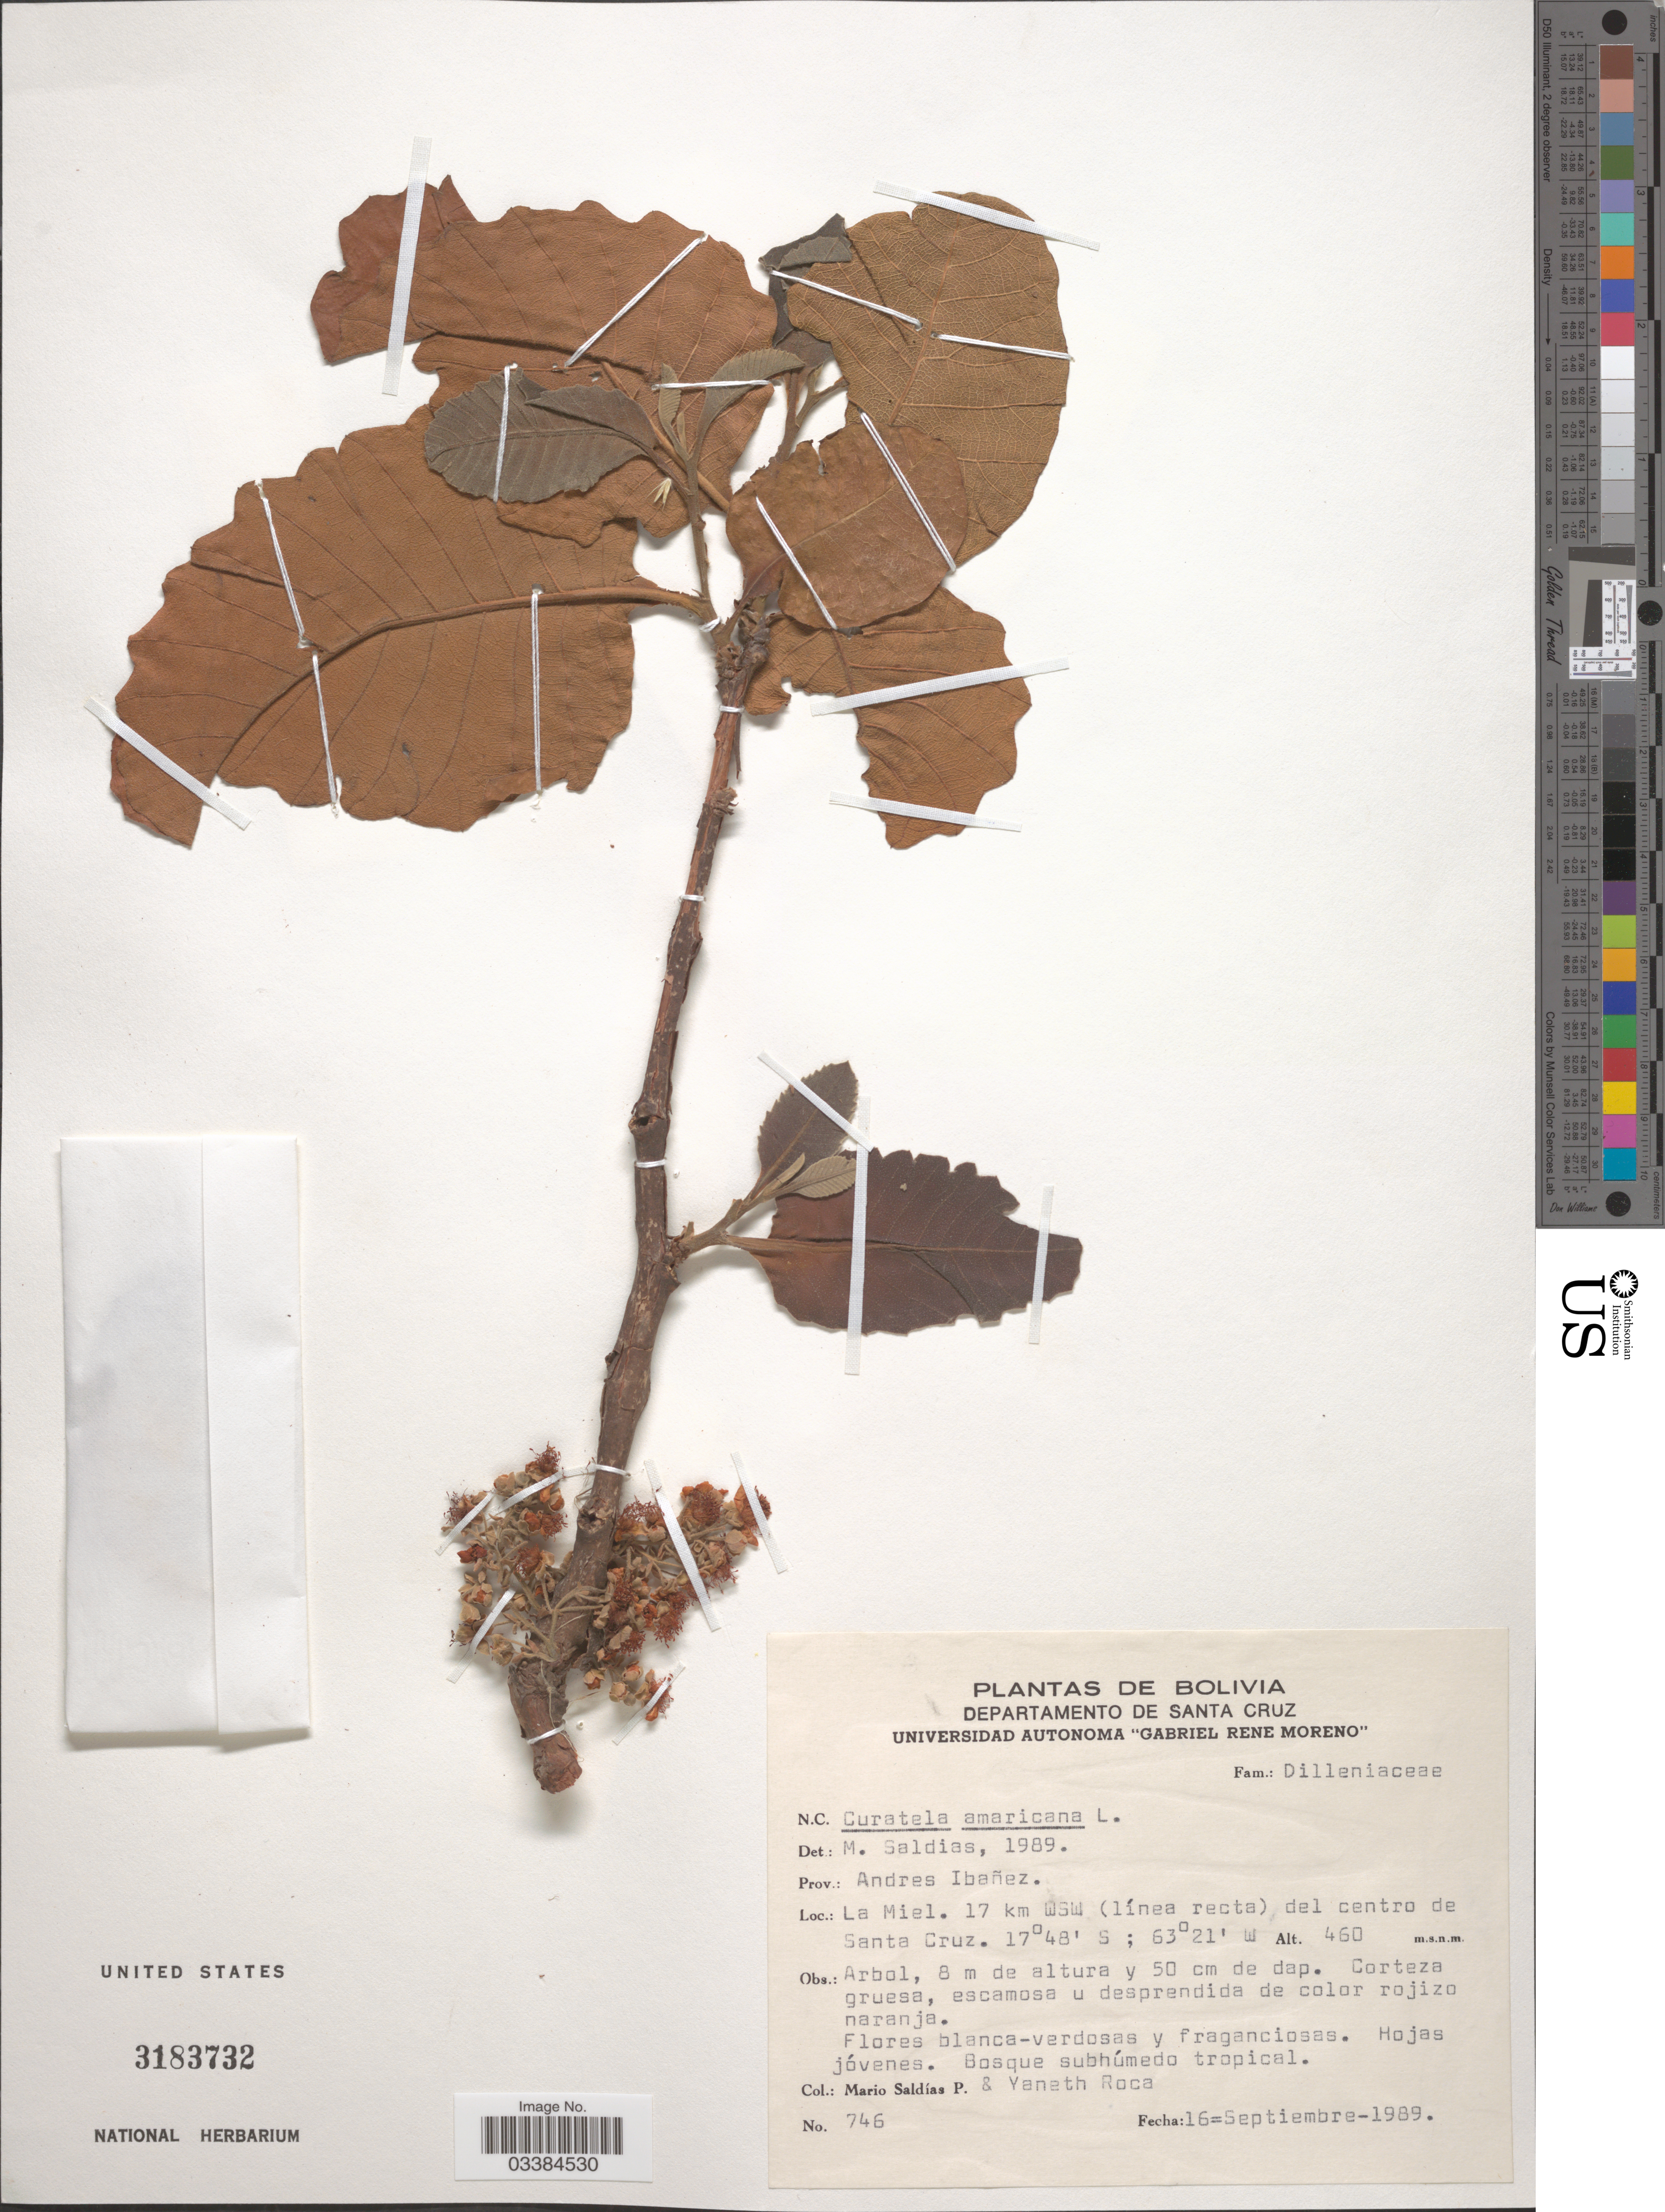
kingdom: Plantae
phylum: Tracheophyta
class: Magnoliopsida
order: Dilleniales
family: Dilleniaceae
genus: Curatella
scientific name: Curatella americana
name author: L.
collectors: M. Saldias Paz & Y. Roca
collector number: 746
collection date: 1989-09-16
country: Bolivia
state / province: Santa Cruz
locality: Departamento de Santa Cruz. Prov.: Andres Ibañez. La Miel. 17 km WSW (línea recta) del centro de Santa Cruz.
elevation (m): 460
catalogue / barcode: US 3183732